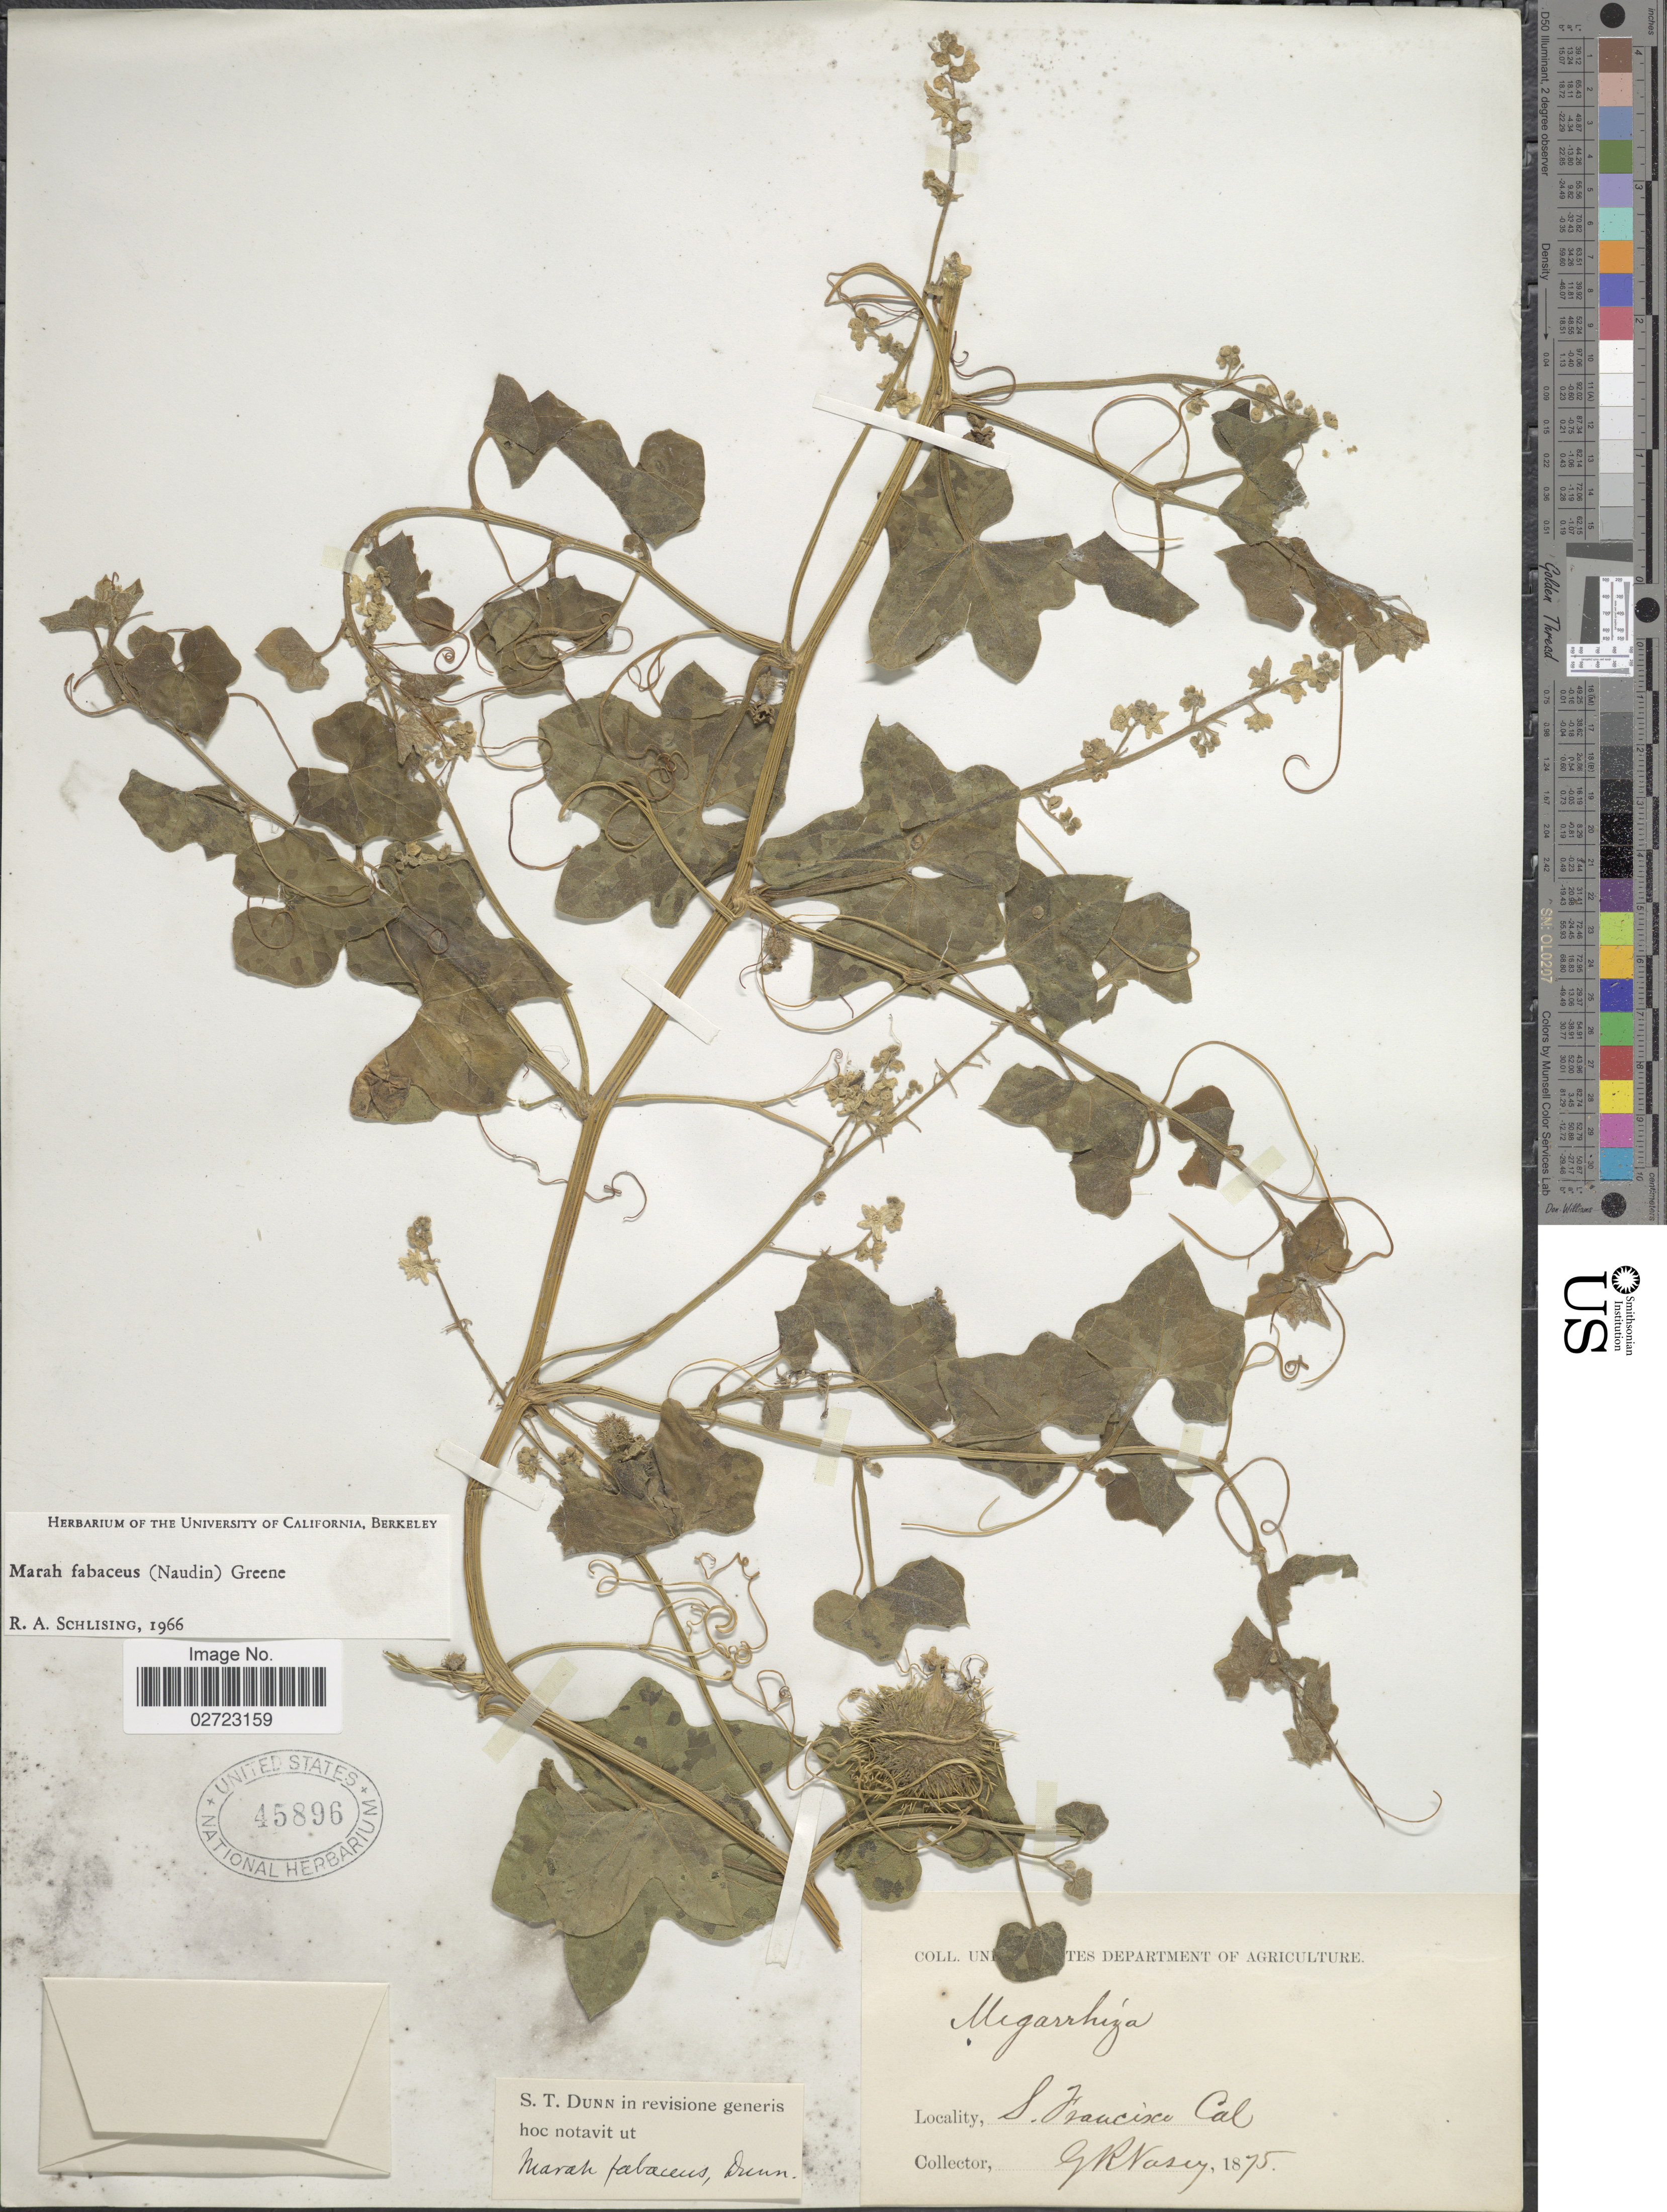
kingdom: Plantae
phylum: Tracheophyta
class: Magnoliopsida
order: Cucurbitales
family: Cucurbitaceae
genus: Marah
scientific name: Marah fabacea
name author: (Naudin) Greene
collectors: G. R. Vasey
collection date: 1875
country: United States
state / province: California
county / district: San Francisco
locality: S. Francisco.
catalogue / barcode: US 45896